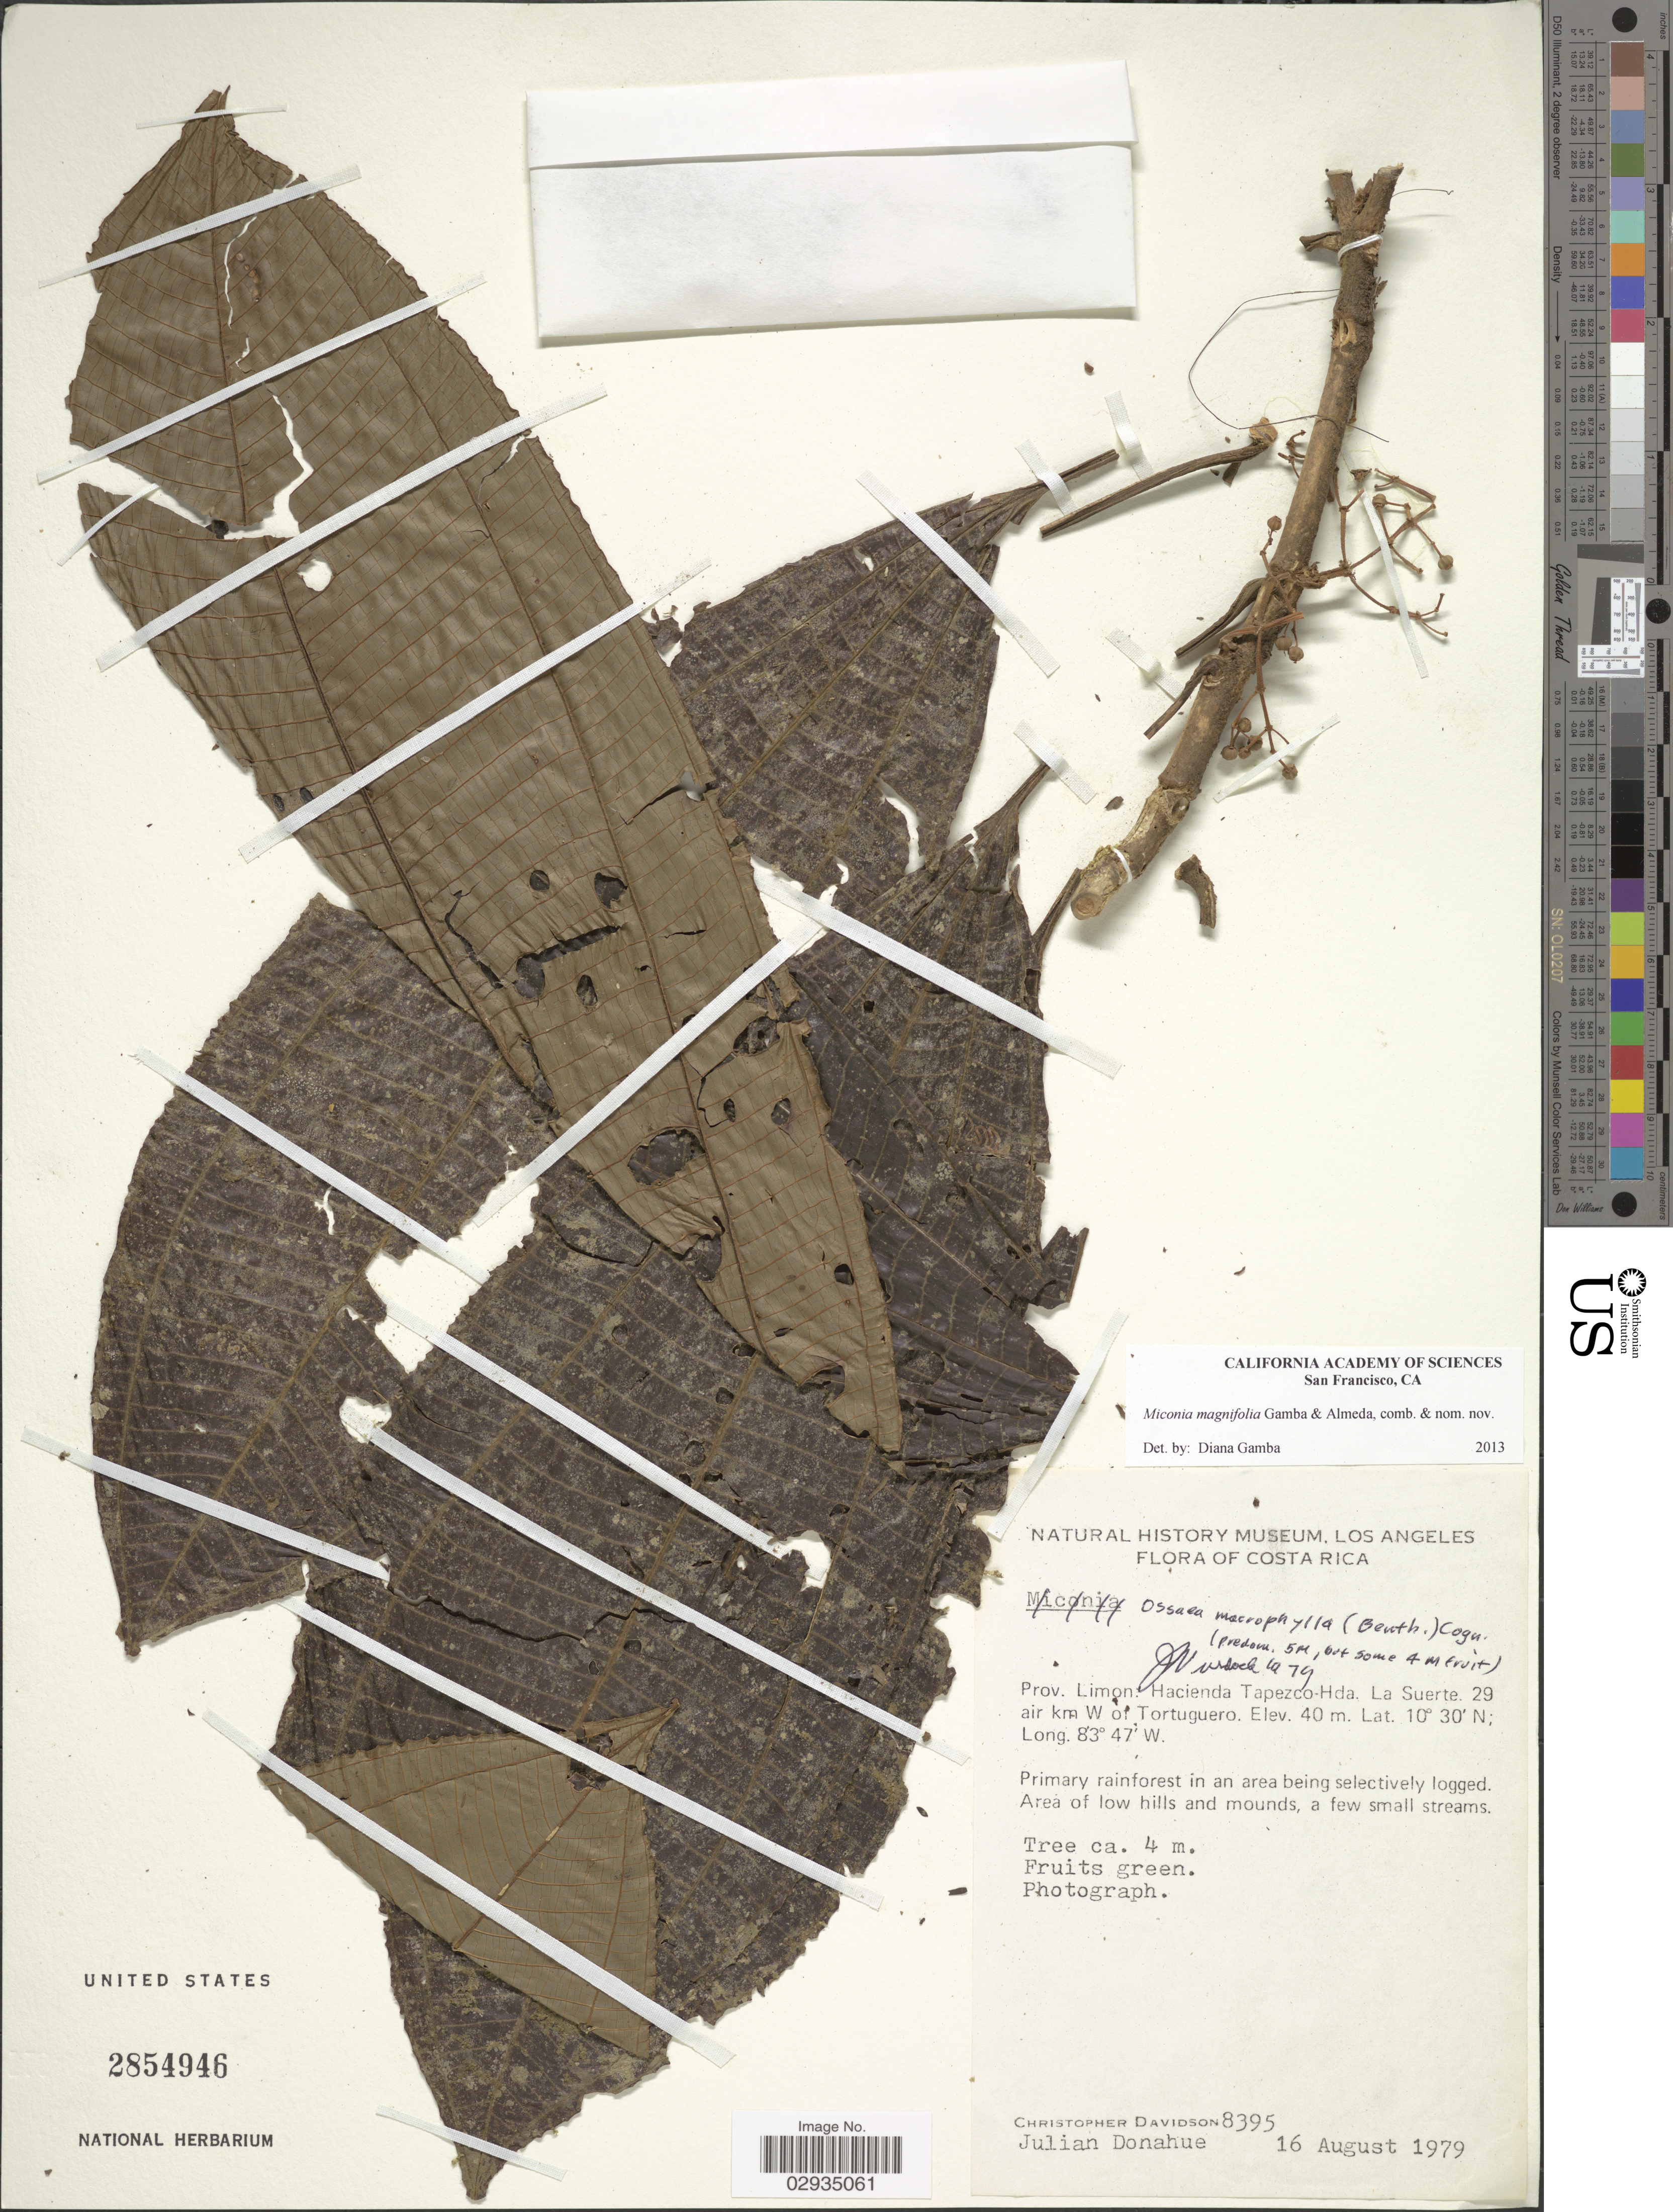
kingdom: Plantae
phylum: Tracheophyta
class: Magnoliopsida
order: Myrtales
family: Melastomataceae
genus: Miconia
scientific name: Miconia magnifolia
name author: Gamba & Almeda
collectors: C. Davidson & J. Donahue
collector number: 8395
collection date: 1979-08-16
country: Costa Rica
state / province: Limón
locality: Hacienda Tapexzco-Hda. La Suerte. 29 air km W of Tortuguero.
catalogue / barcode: US 2854946